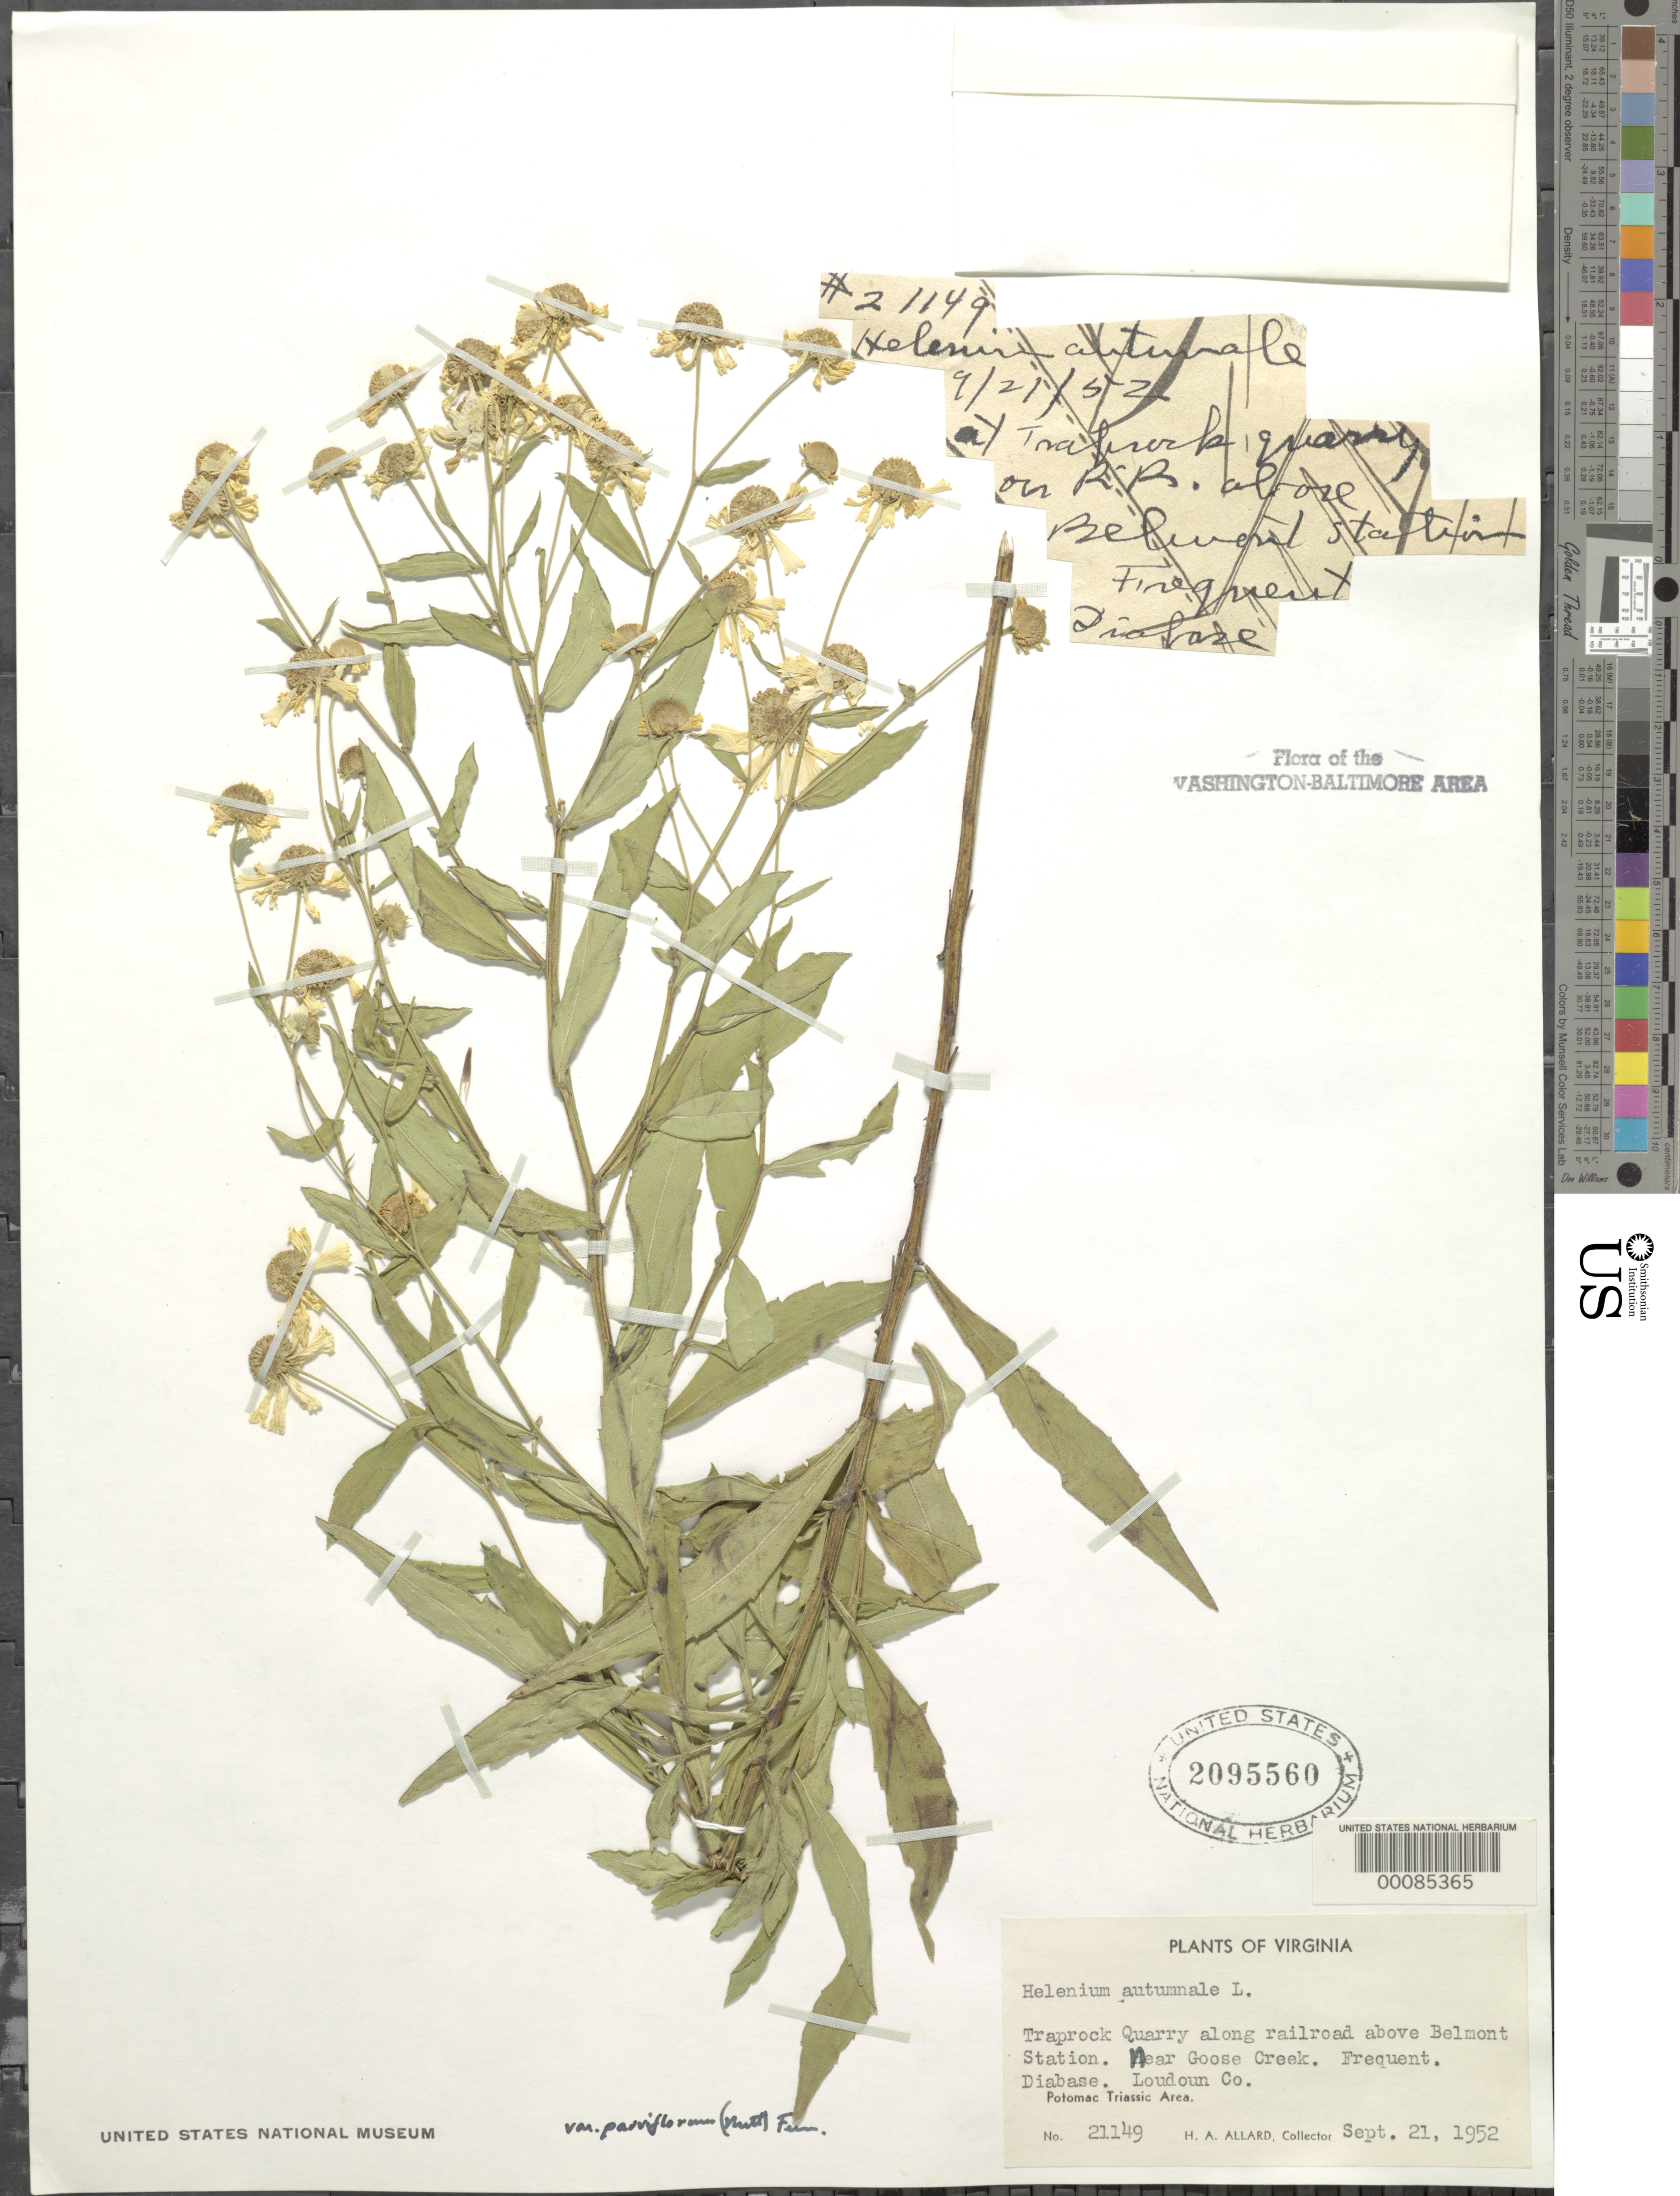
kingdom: Plantae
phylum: Tracheophyta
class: Magnoliopsida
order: Asterales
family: Asteraceae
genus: Helenium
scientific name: Helenium autumnale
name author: L.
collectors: H. A. Allard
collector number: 21149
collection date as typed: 21 Sep 1952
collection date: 1952-09-21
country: United States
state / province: Virginia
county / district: Loudoun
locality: Above Belmont Station near Goose Creek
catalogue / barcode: US 2095560